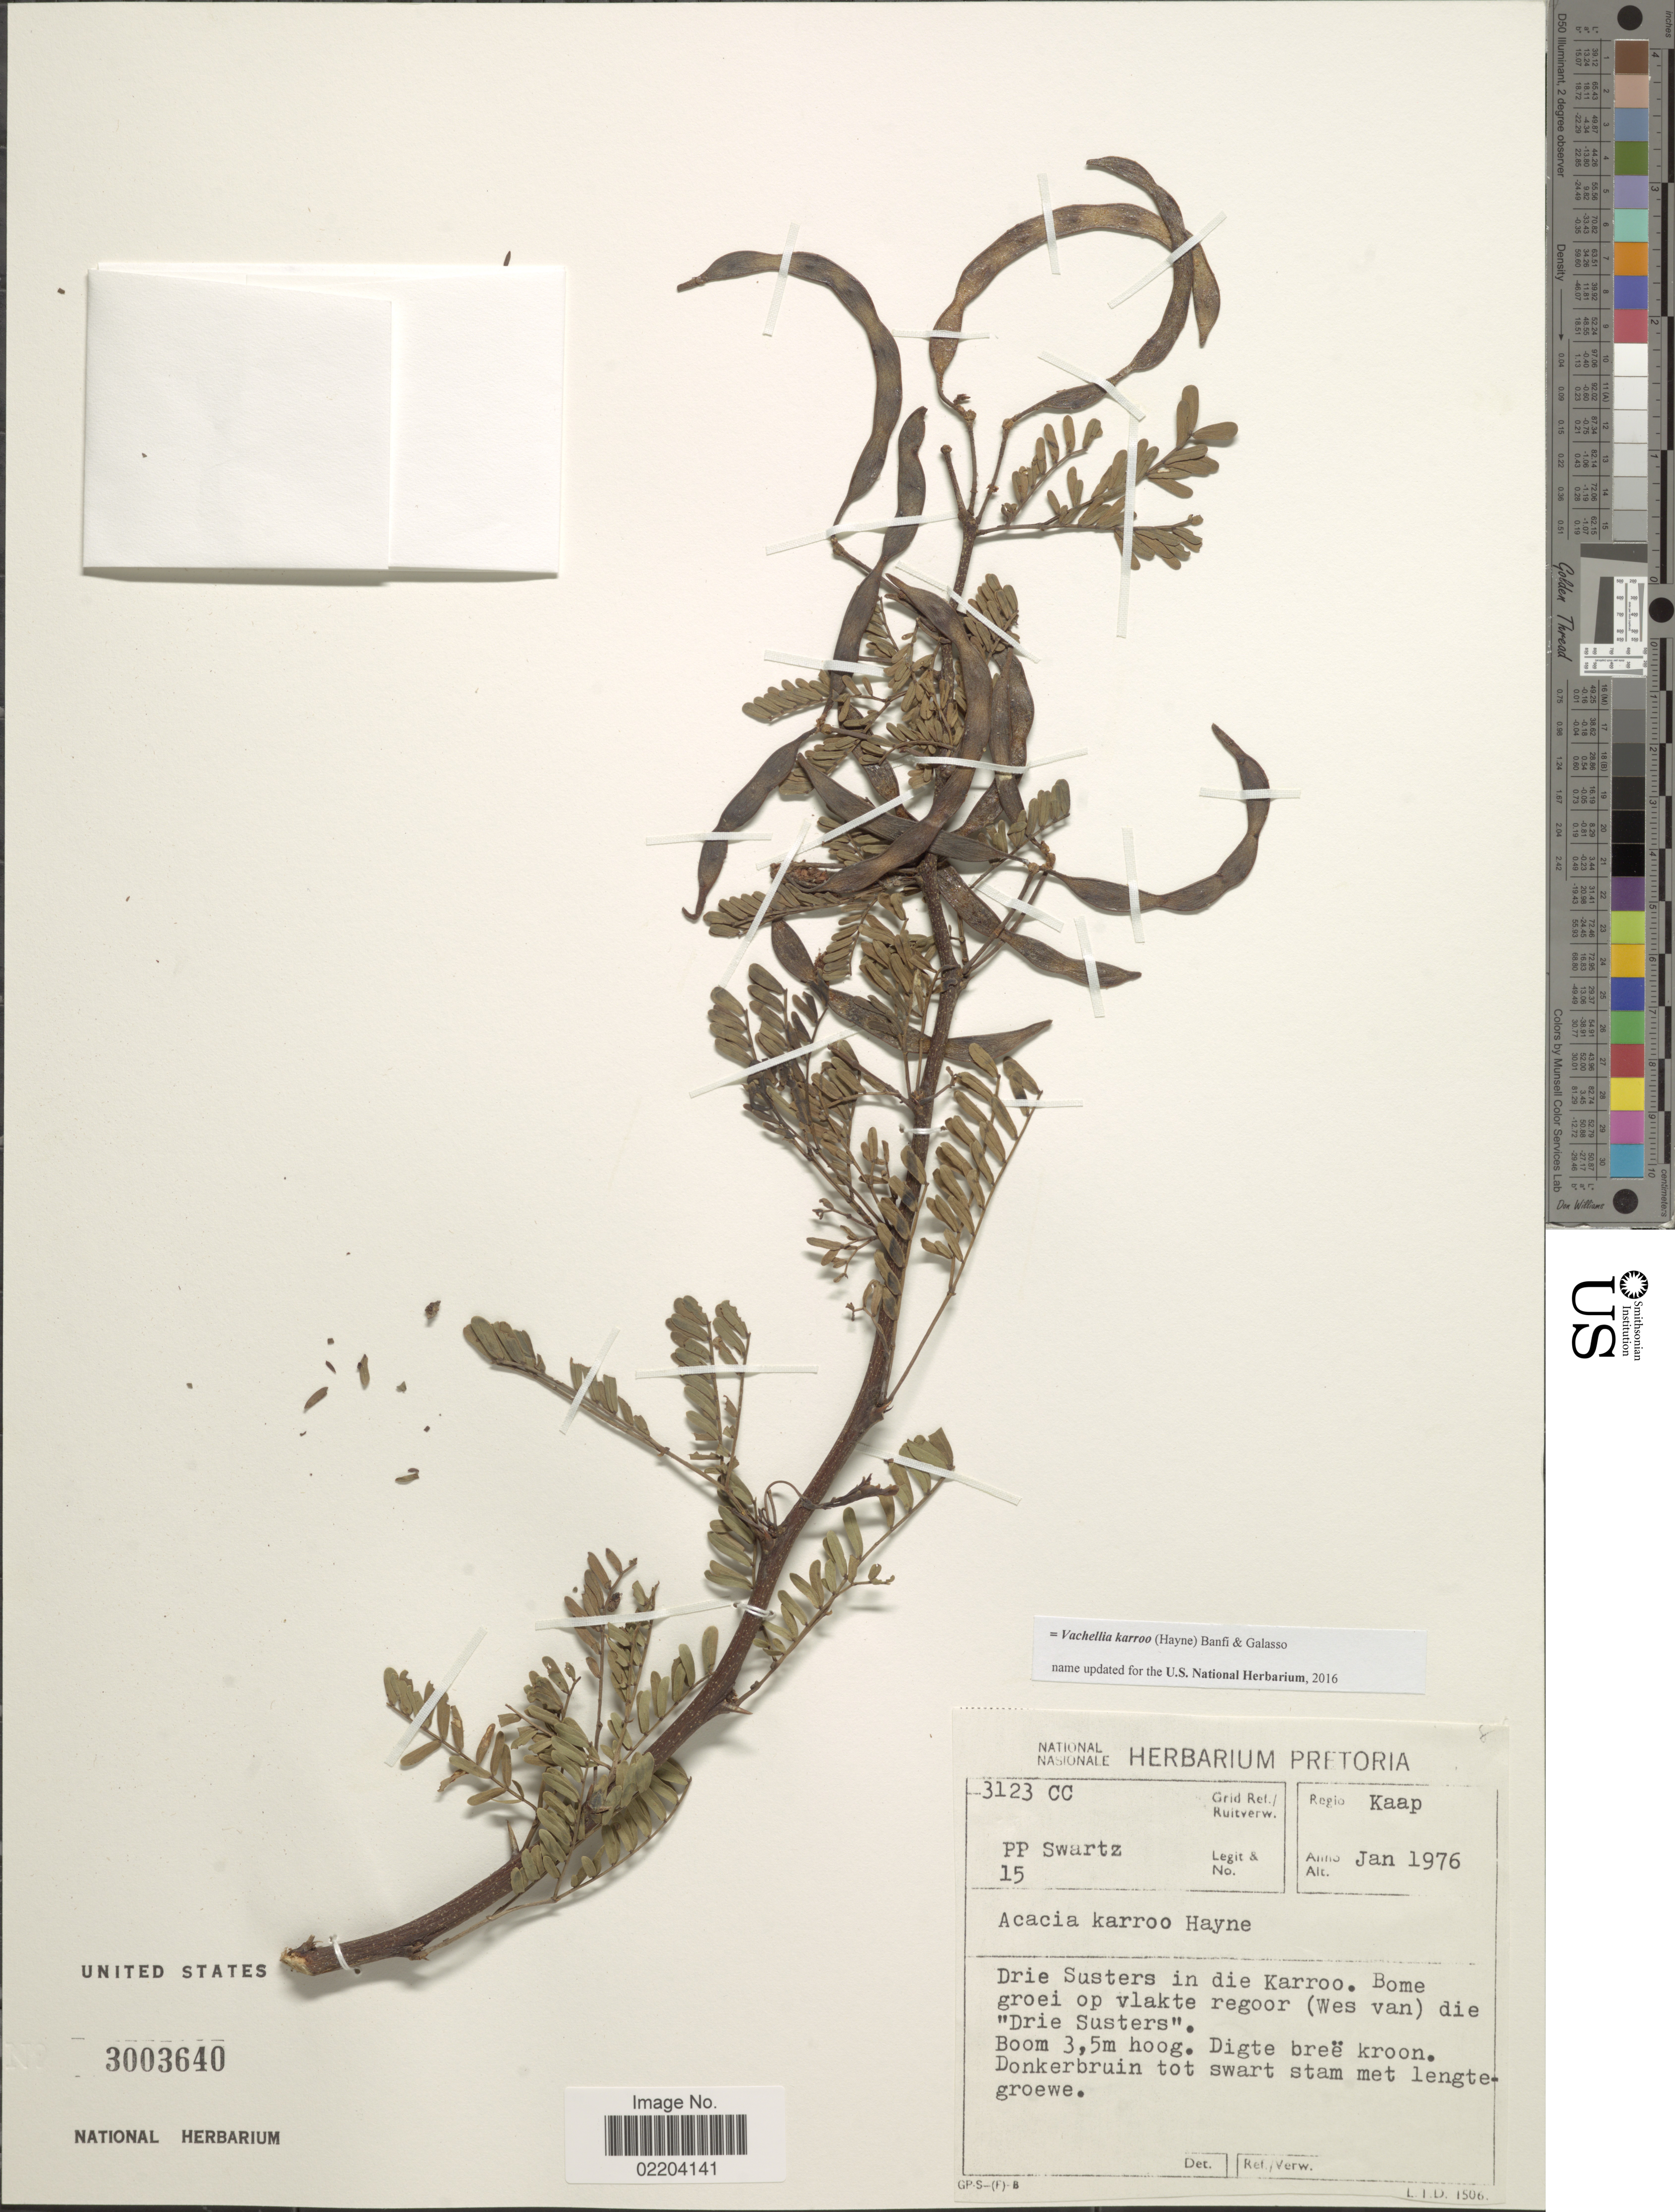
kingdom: Plantae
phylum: Tracheophyta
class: Magnoliopsida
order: Fabales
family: Fabaceae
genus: Vachellia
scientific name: Vachellia karroo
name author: (Hayne) Banfi & Galasso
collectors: P. Swartz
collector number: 15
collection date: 1976-01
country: South Africa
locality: Regio Kaap. Drie Susters in die Karroo.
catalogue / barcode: US 3003640